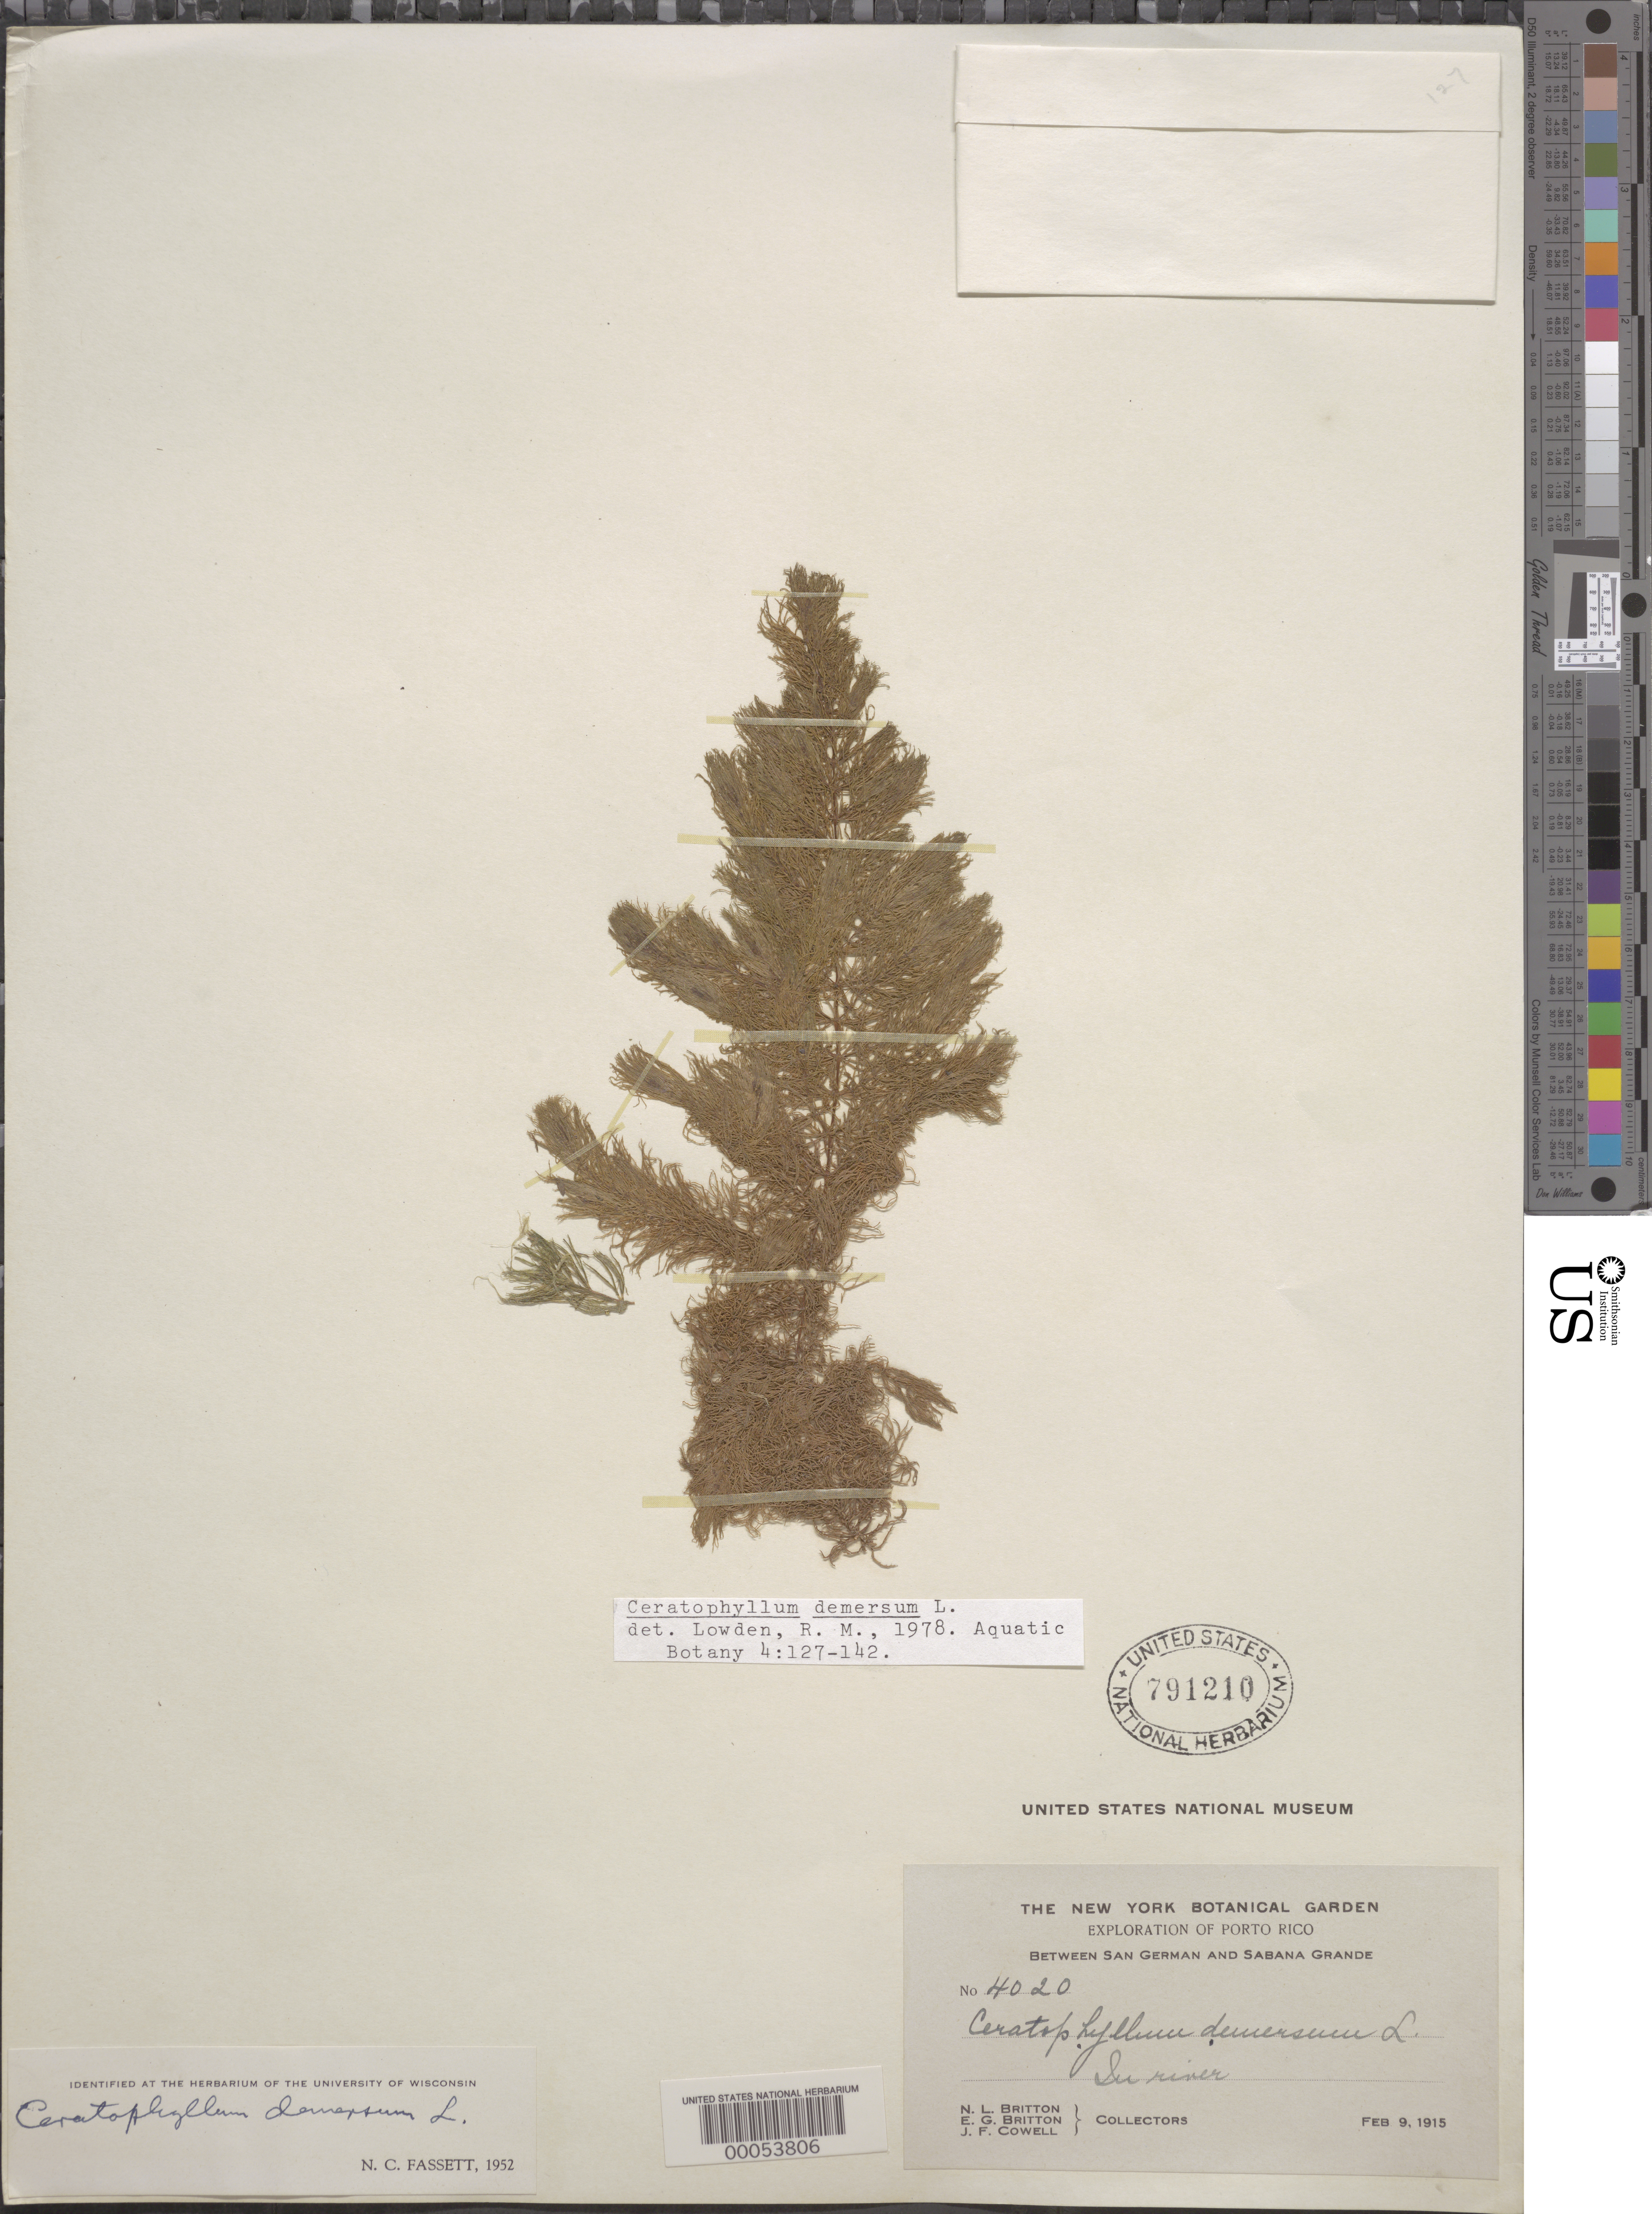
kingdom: Plantae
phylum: Tracheophyta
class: Magnoliopsida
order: Ceratophyllales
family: Ceratophyllaceae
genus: Ceratophyllum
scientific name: Ceratophyllum demersum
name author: L.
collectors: N. Britton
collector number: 4020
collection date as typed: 09 Feb 1915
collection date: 1915-02-09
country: Puerto Rico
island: Greater Antilles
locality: Between san german and sabana grande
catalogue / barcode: US 791210